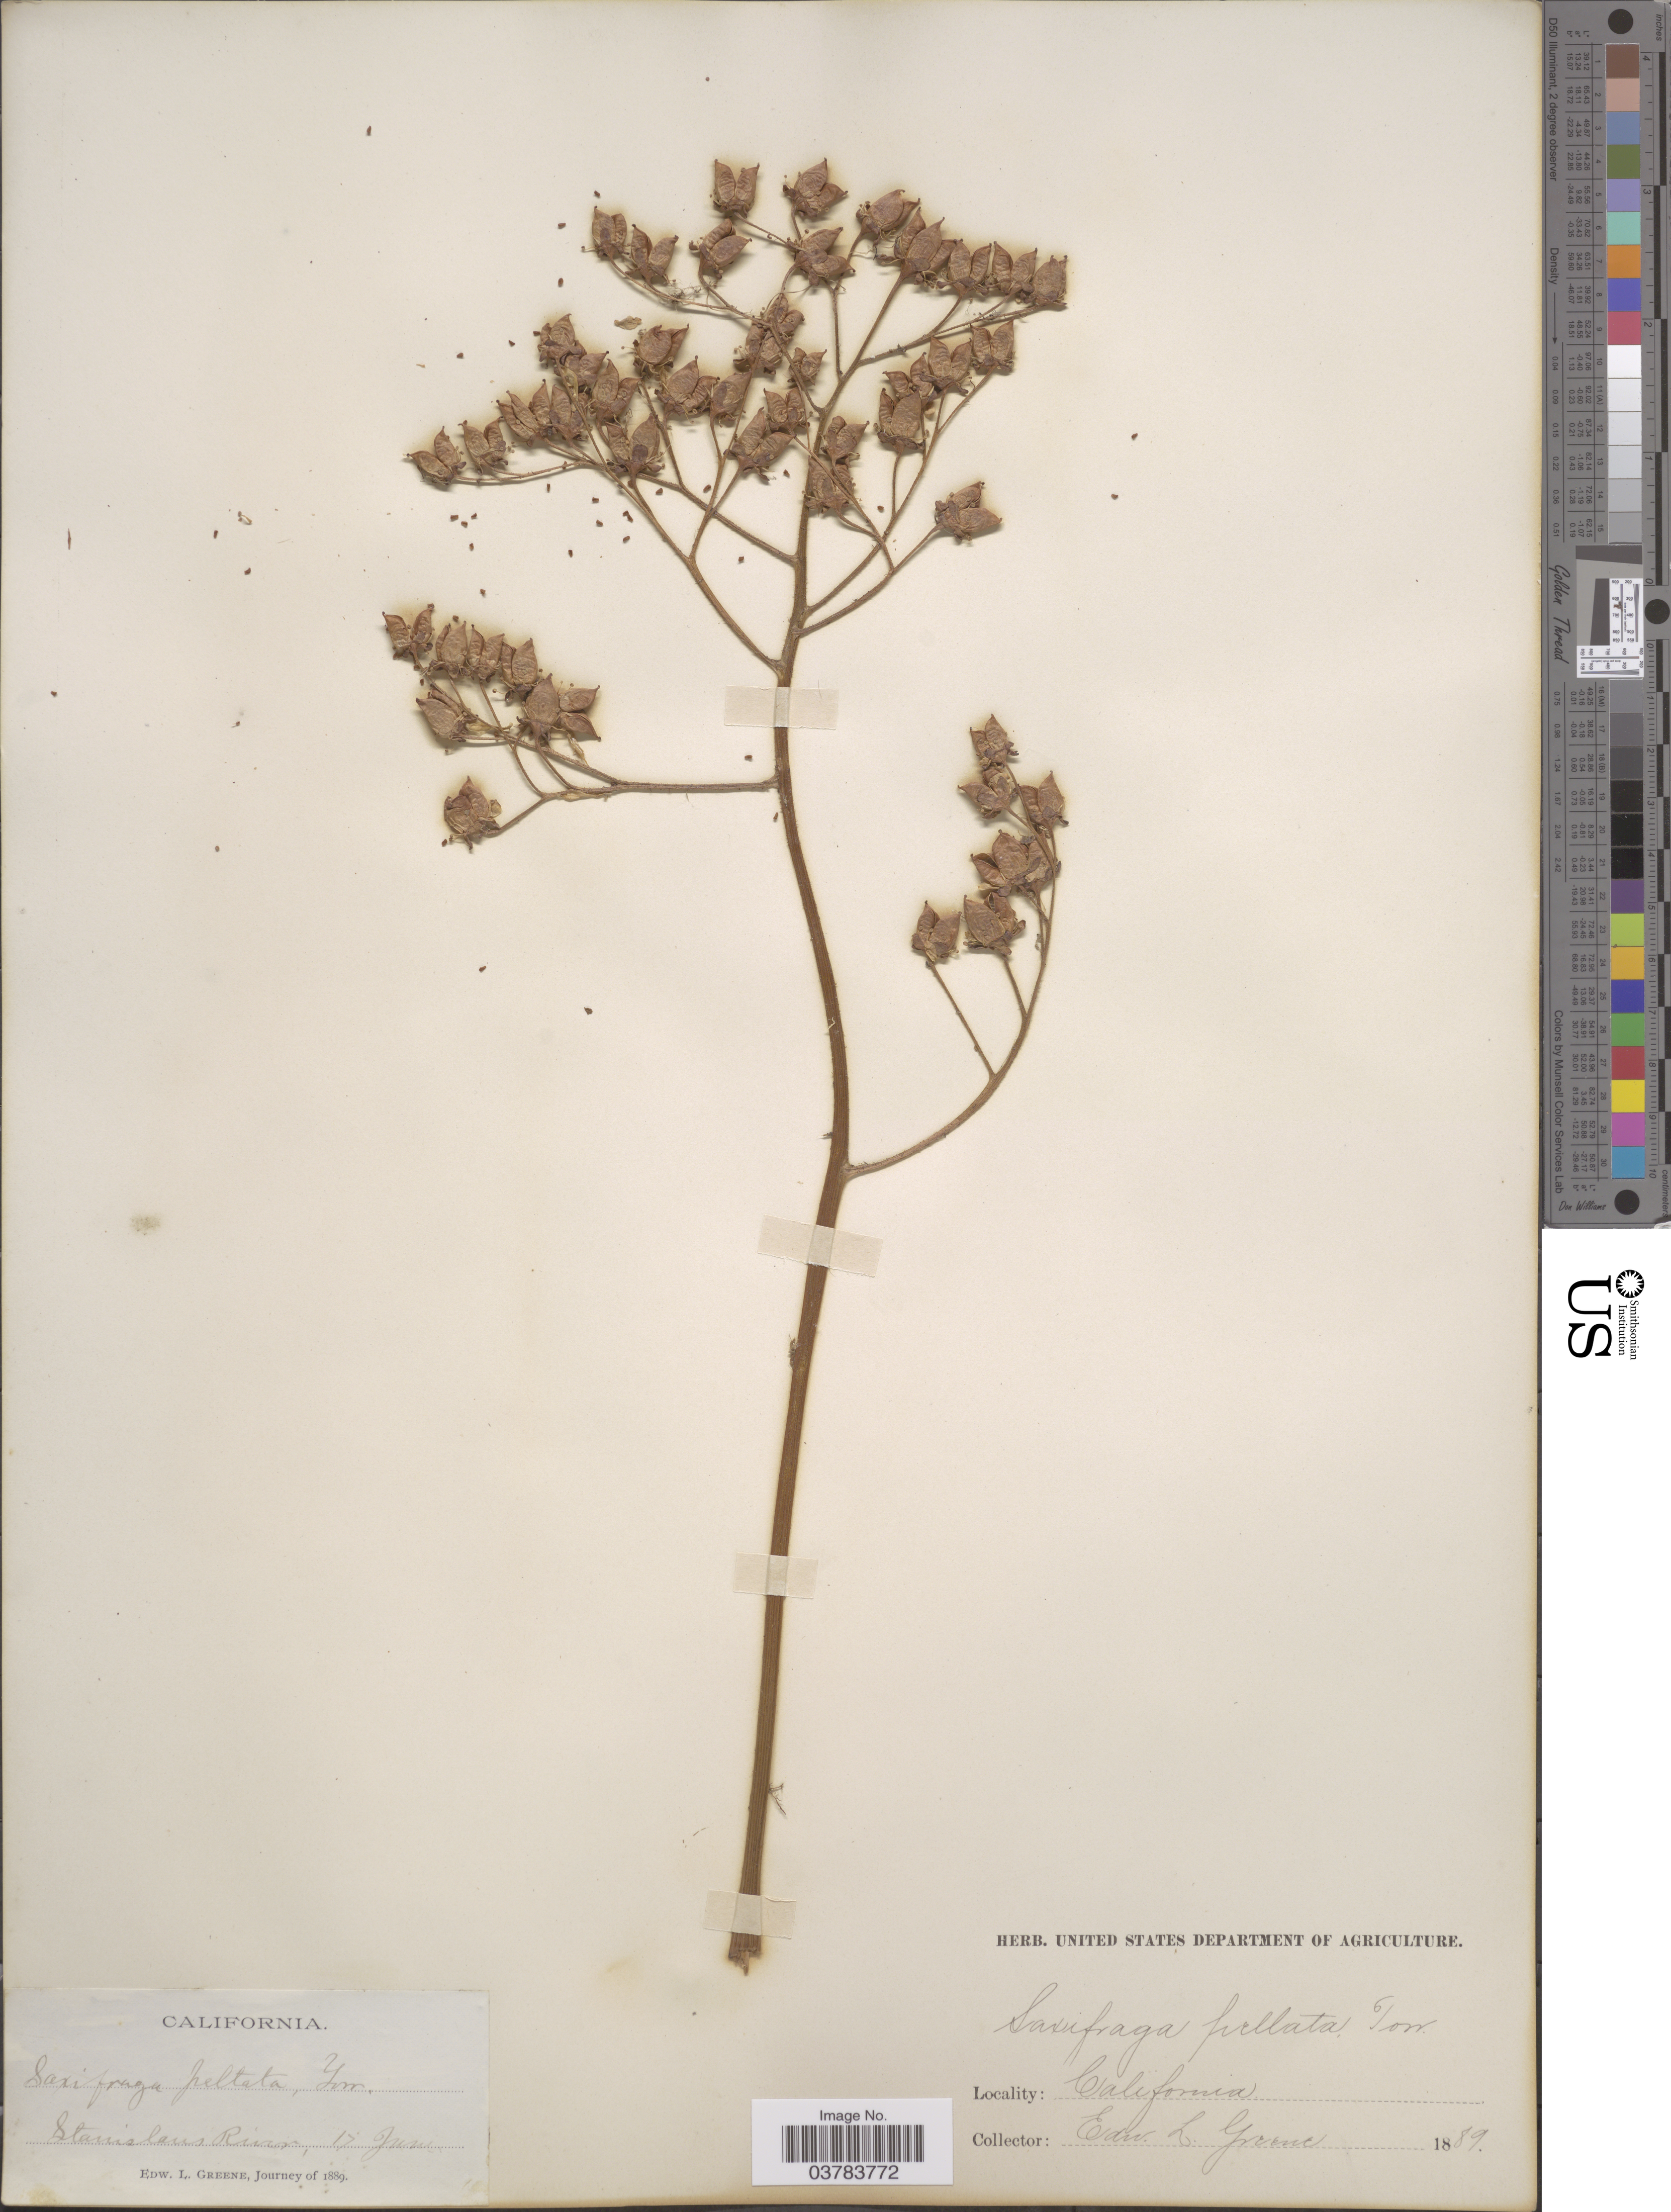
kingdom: Plantae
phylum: Tracheophyta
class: Magnoliopsida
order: Saxifragales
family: Saxifragaceae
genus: Darmera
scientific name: Darmera peltata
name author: (Torr. ex Benth.) Voss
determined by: Strong, Mark T., (BOT), Smithsonian Institution - National Museum of Natural History (UNITED STATES)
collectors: E. L. Greene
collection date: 1889-06-17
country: United States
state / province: California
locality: Stanislaus River. Journey of 1889.